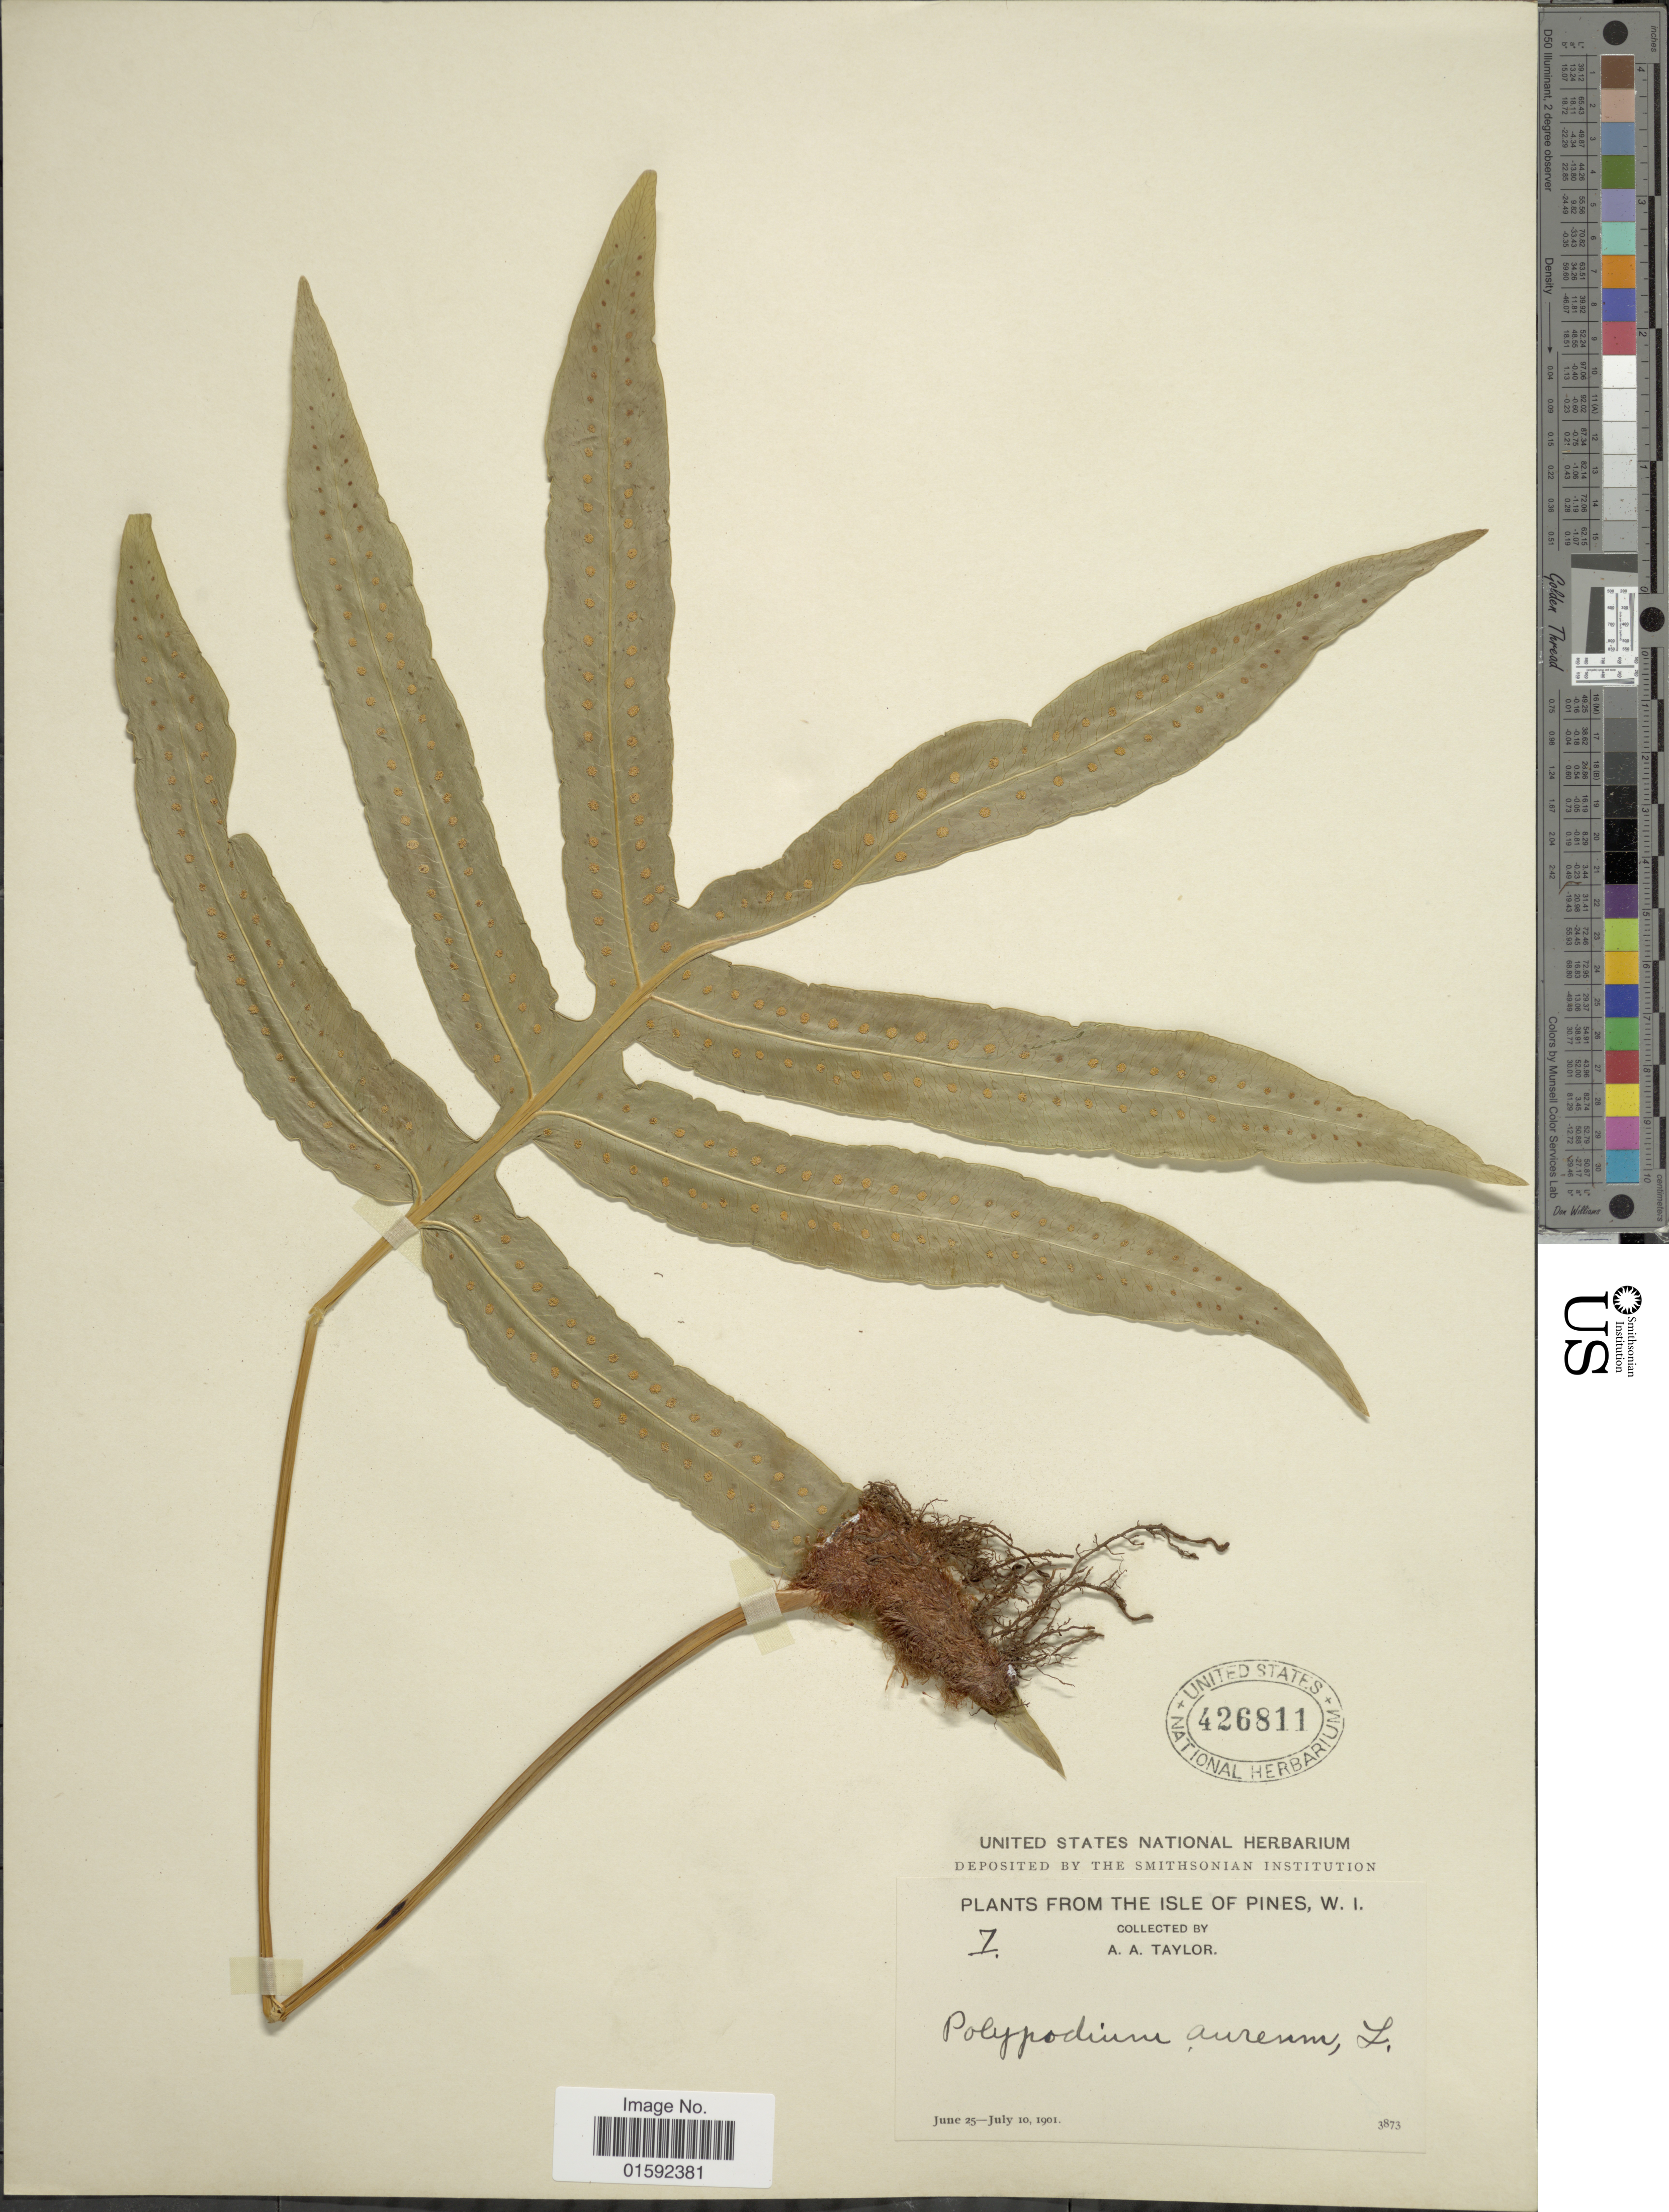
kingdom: Plantae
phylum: Tracheophyta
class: Polypodiopsida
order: Polypodiales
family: Polypodiaceae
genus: Phlebodium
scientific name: Phlebodium aureum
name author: (L.) J. Sm.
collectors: A. A. Taylor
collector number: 1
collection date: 1901-06-25/1901-07-10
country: Cuba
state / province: Isla de la Juventud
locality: The Isle of Pines, W. I.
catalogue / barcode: US 426811